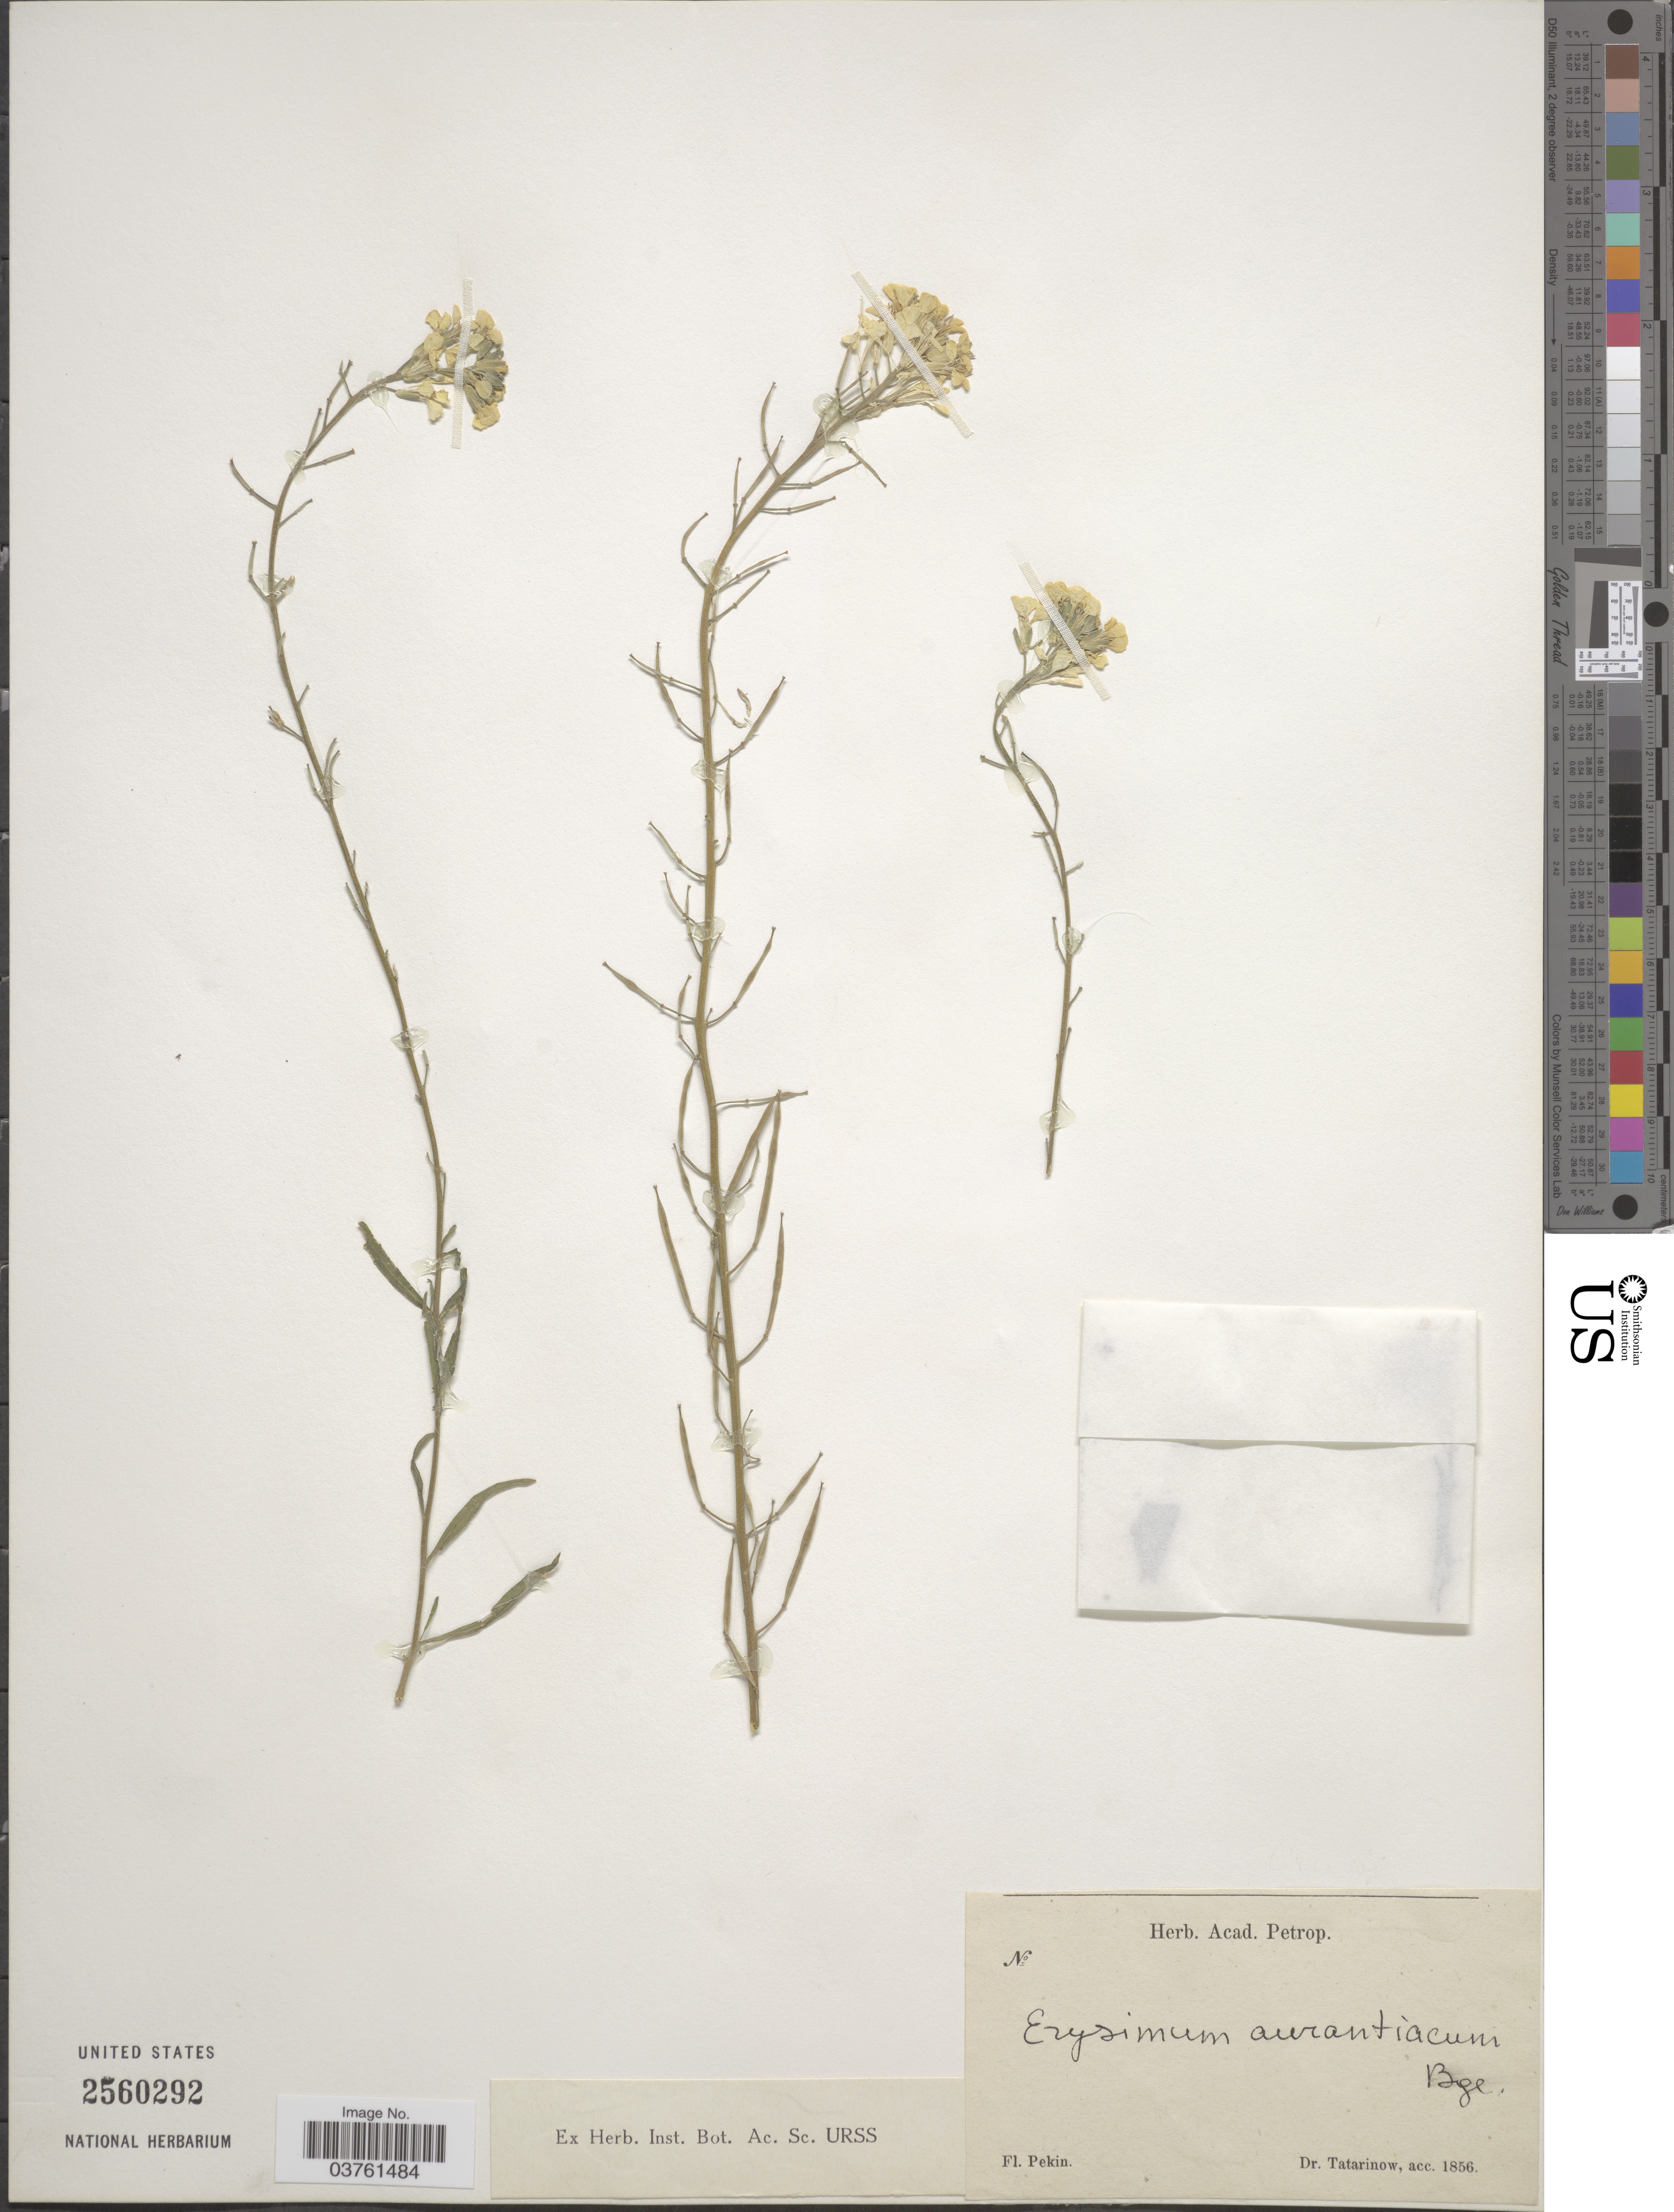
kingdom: Plantae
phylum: Tracheophyta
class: Magnoliopsida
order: Brassicales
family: Brassicaceae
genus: Erysimum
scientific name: Erysimum aurantiacum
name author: Maxim.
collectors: -. Tatarinow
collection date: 1856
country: China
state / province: Beijing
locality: Pekin.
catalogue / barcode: US 2560292